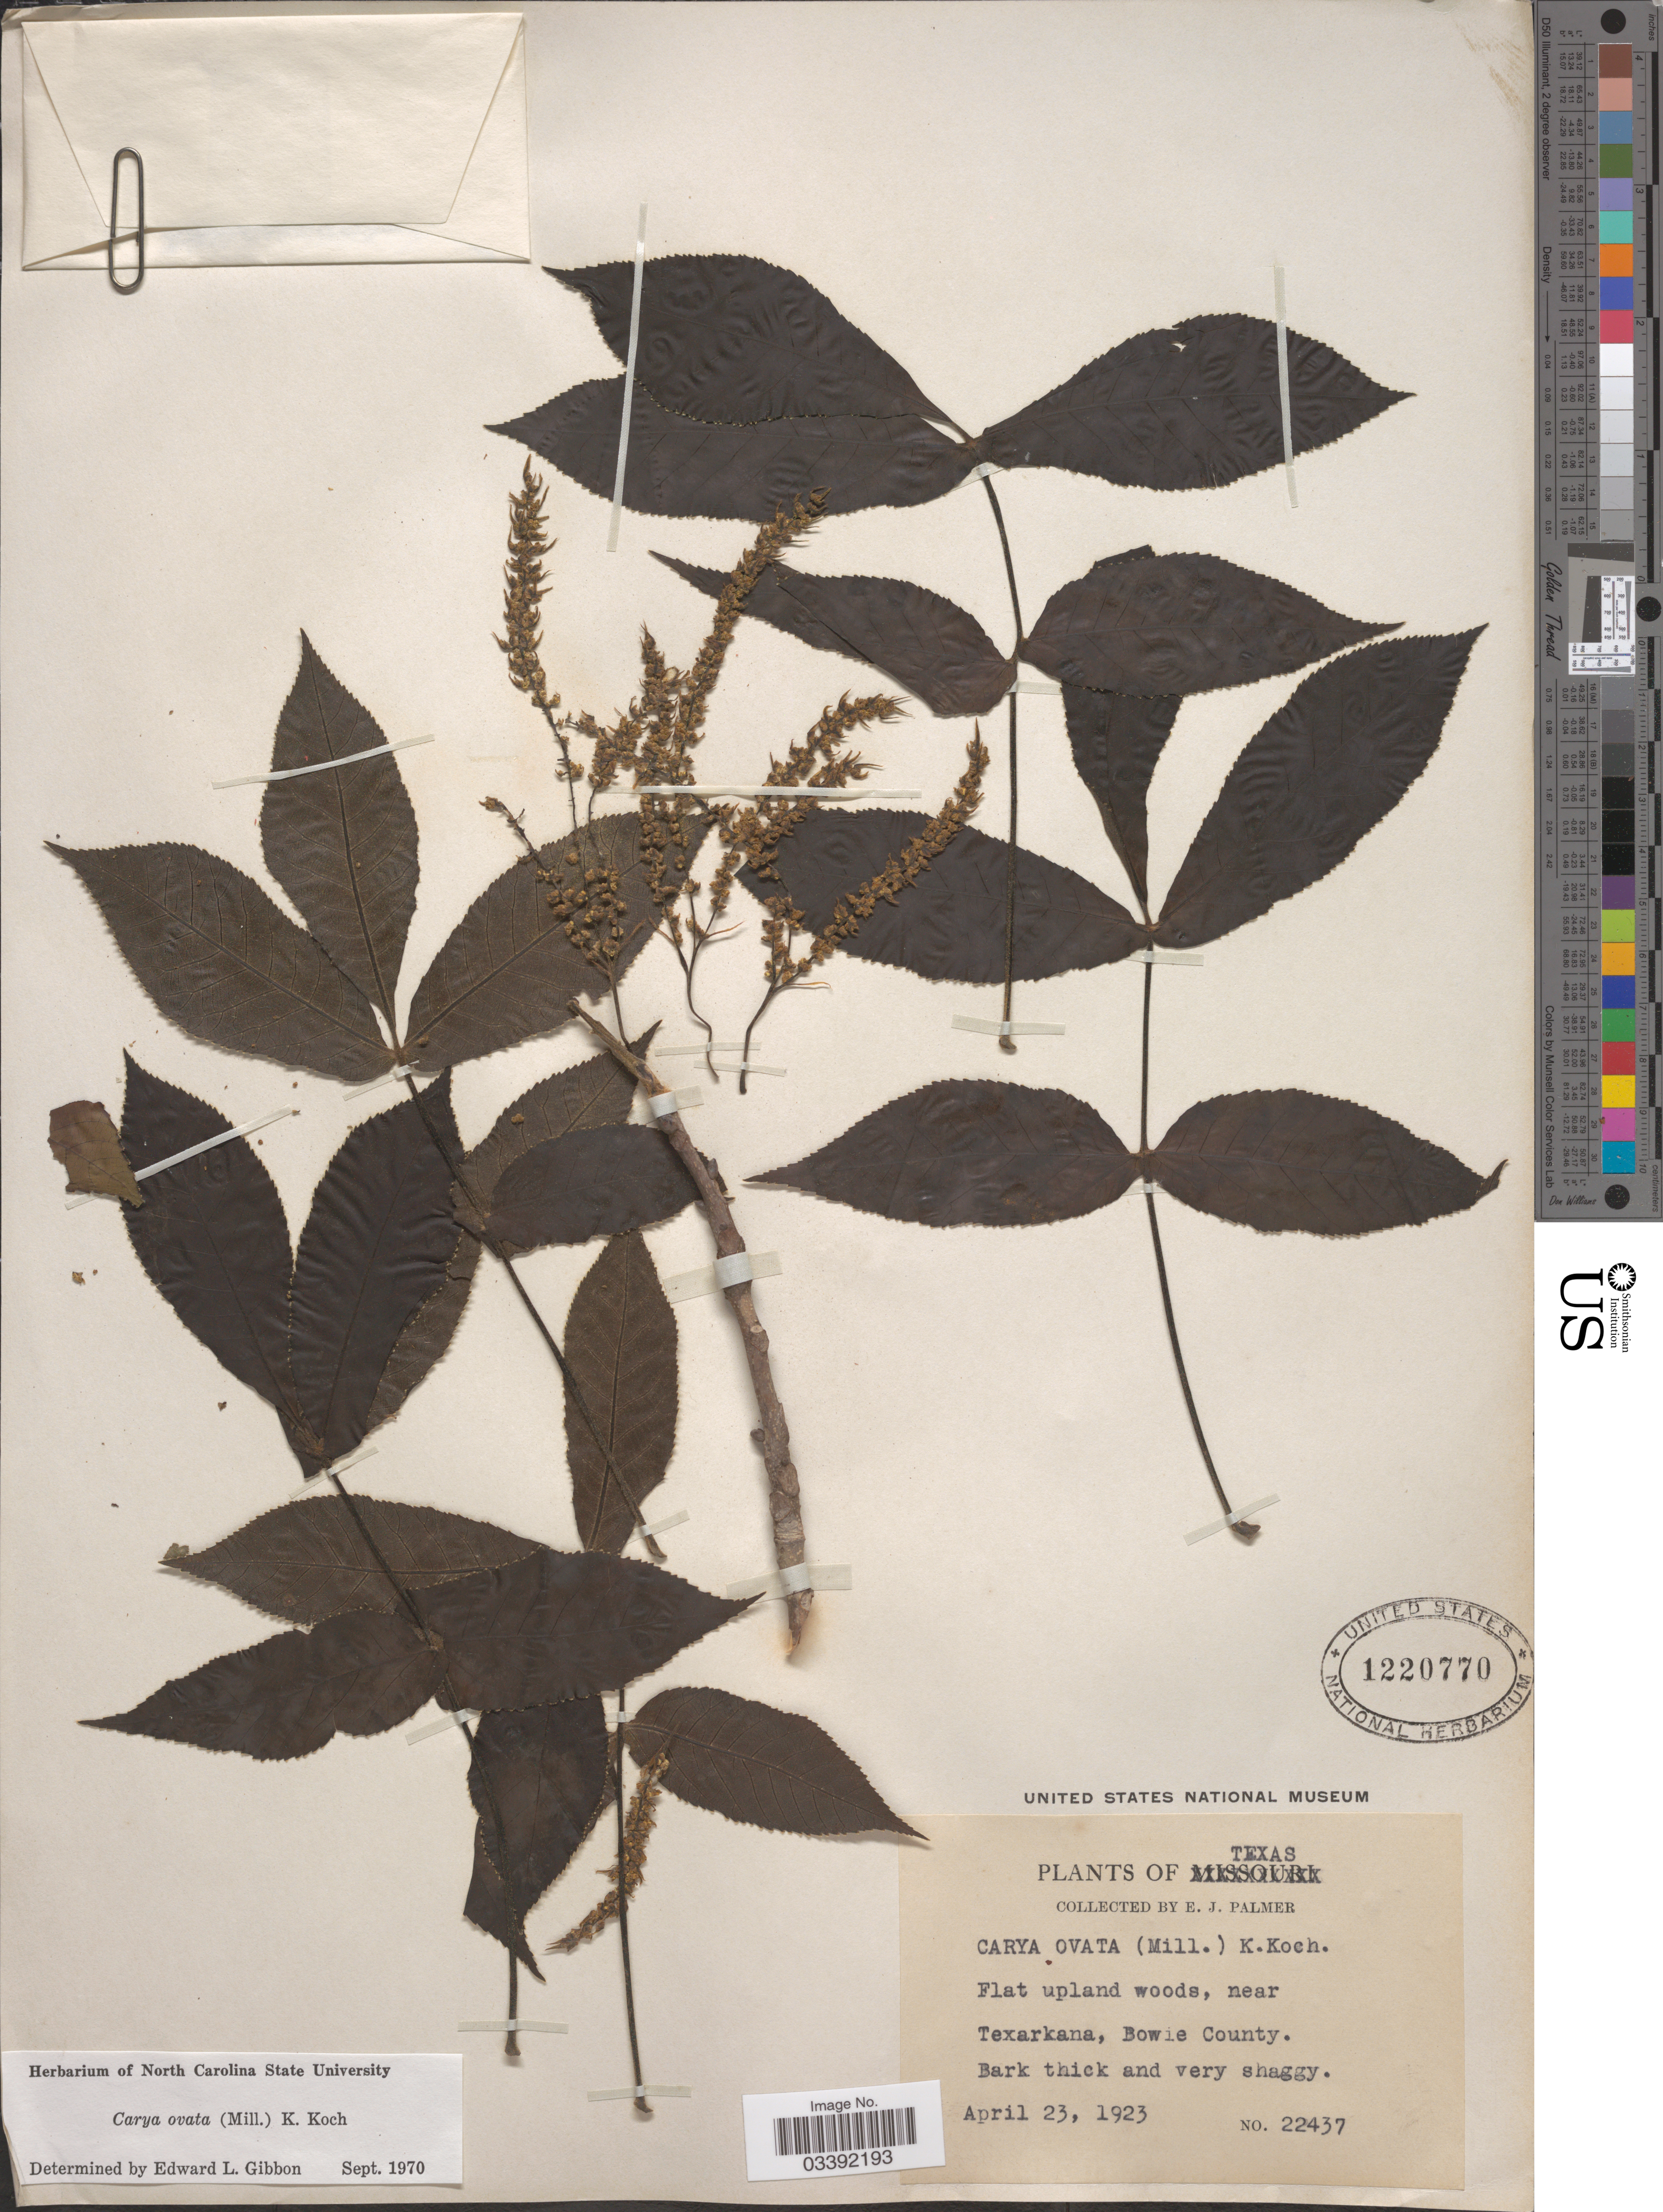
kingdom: Plantae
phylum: Tracheophyta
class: Magnoliopsida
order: Fagales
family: Juglandaceae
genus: Carya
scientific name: Carya ovata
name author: (Mill.) K. Koch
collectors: E. J. Palmer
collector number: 22437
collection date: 1923-04-23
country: United States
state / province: Texas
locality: Near Texarkana, Bowie County.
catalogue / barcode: US 1220770